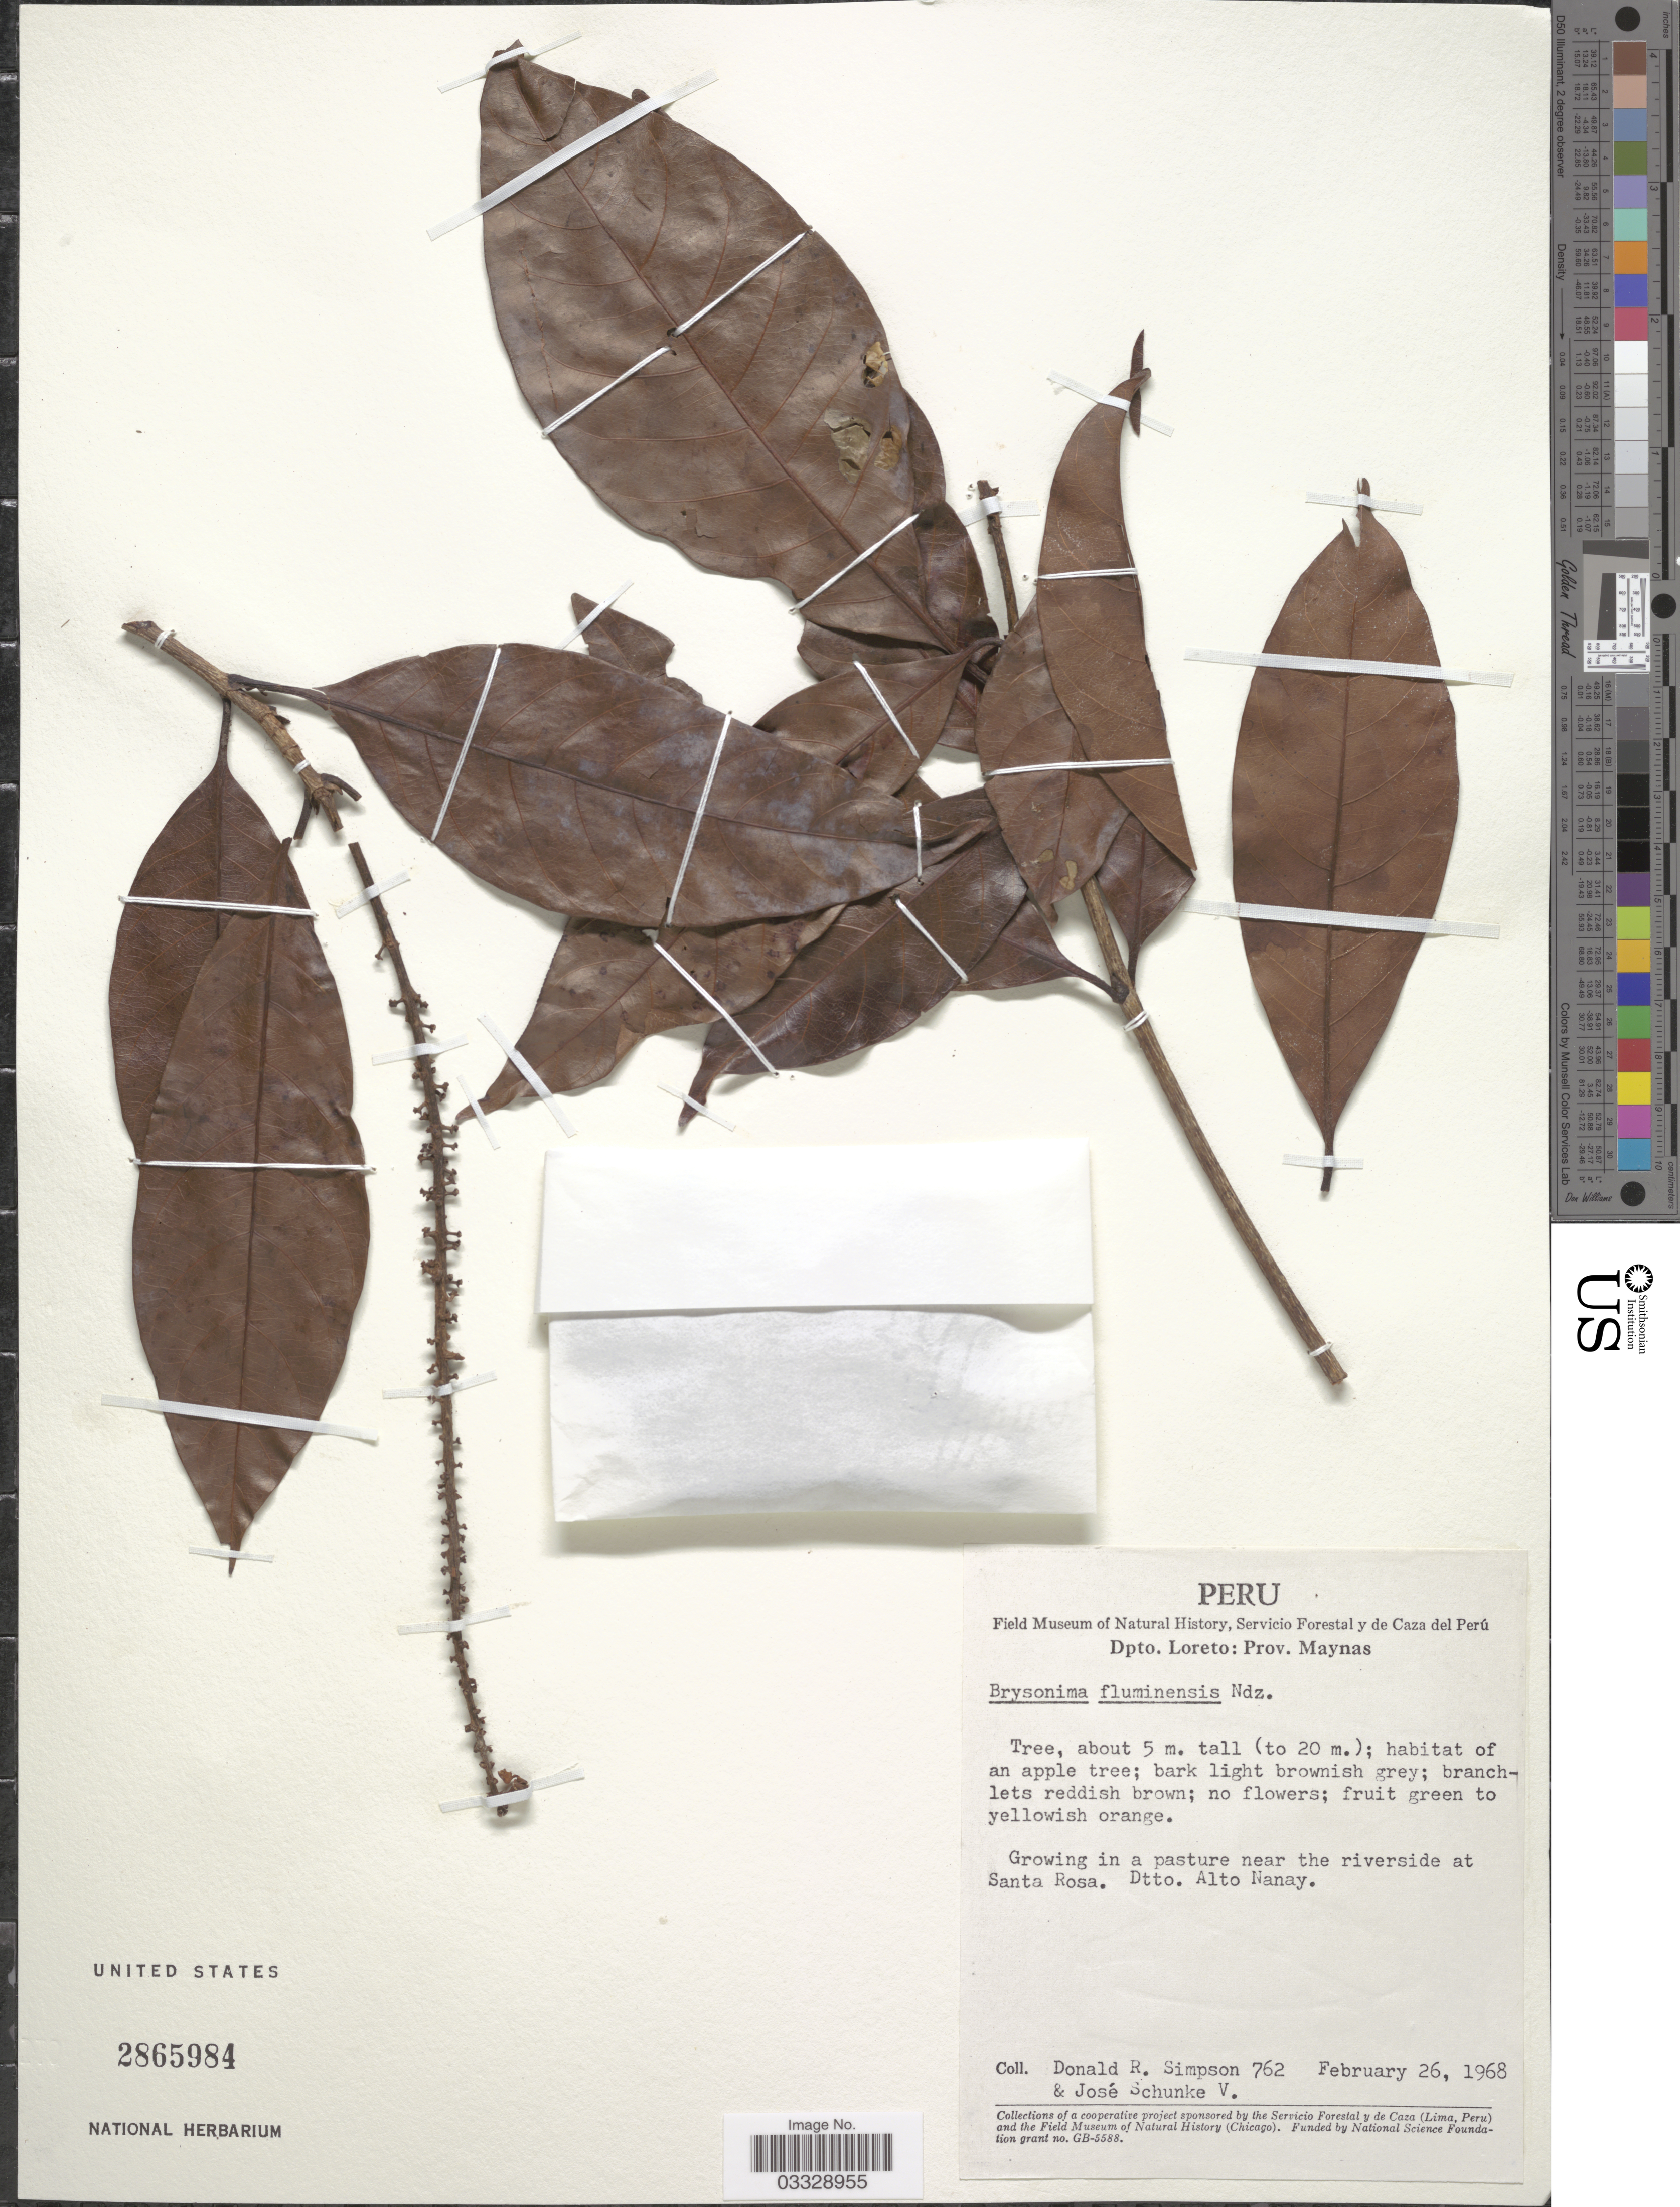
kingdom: Plantae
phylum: Tracheophyta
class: Magnoliopsida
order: Malpighiales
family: Malpighiaceae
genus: Byrsonima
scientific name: Byrsonima fluminensis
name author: Nied.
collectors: D. R. Simpson & J. Schunke Vigo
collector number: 762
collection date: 1968-02-26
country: Peru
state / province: Loreto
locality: Dpto. Loreto: Prov. Maynas. Growing in pasture near the riverside at Santa Rosa, Dtto. Alto Nanay.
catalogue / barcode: US 2865984